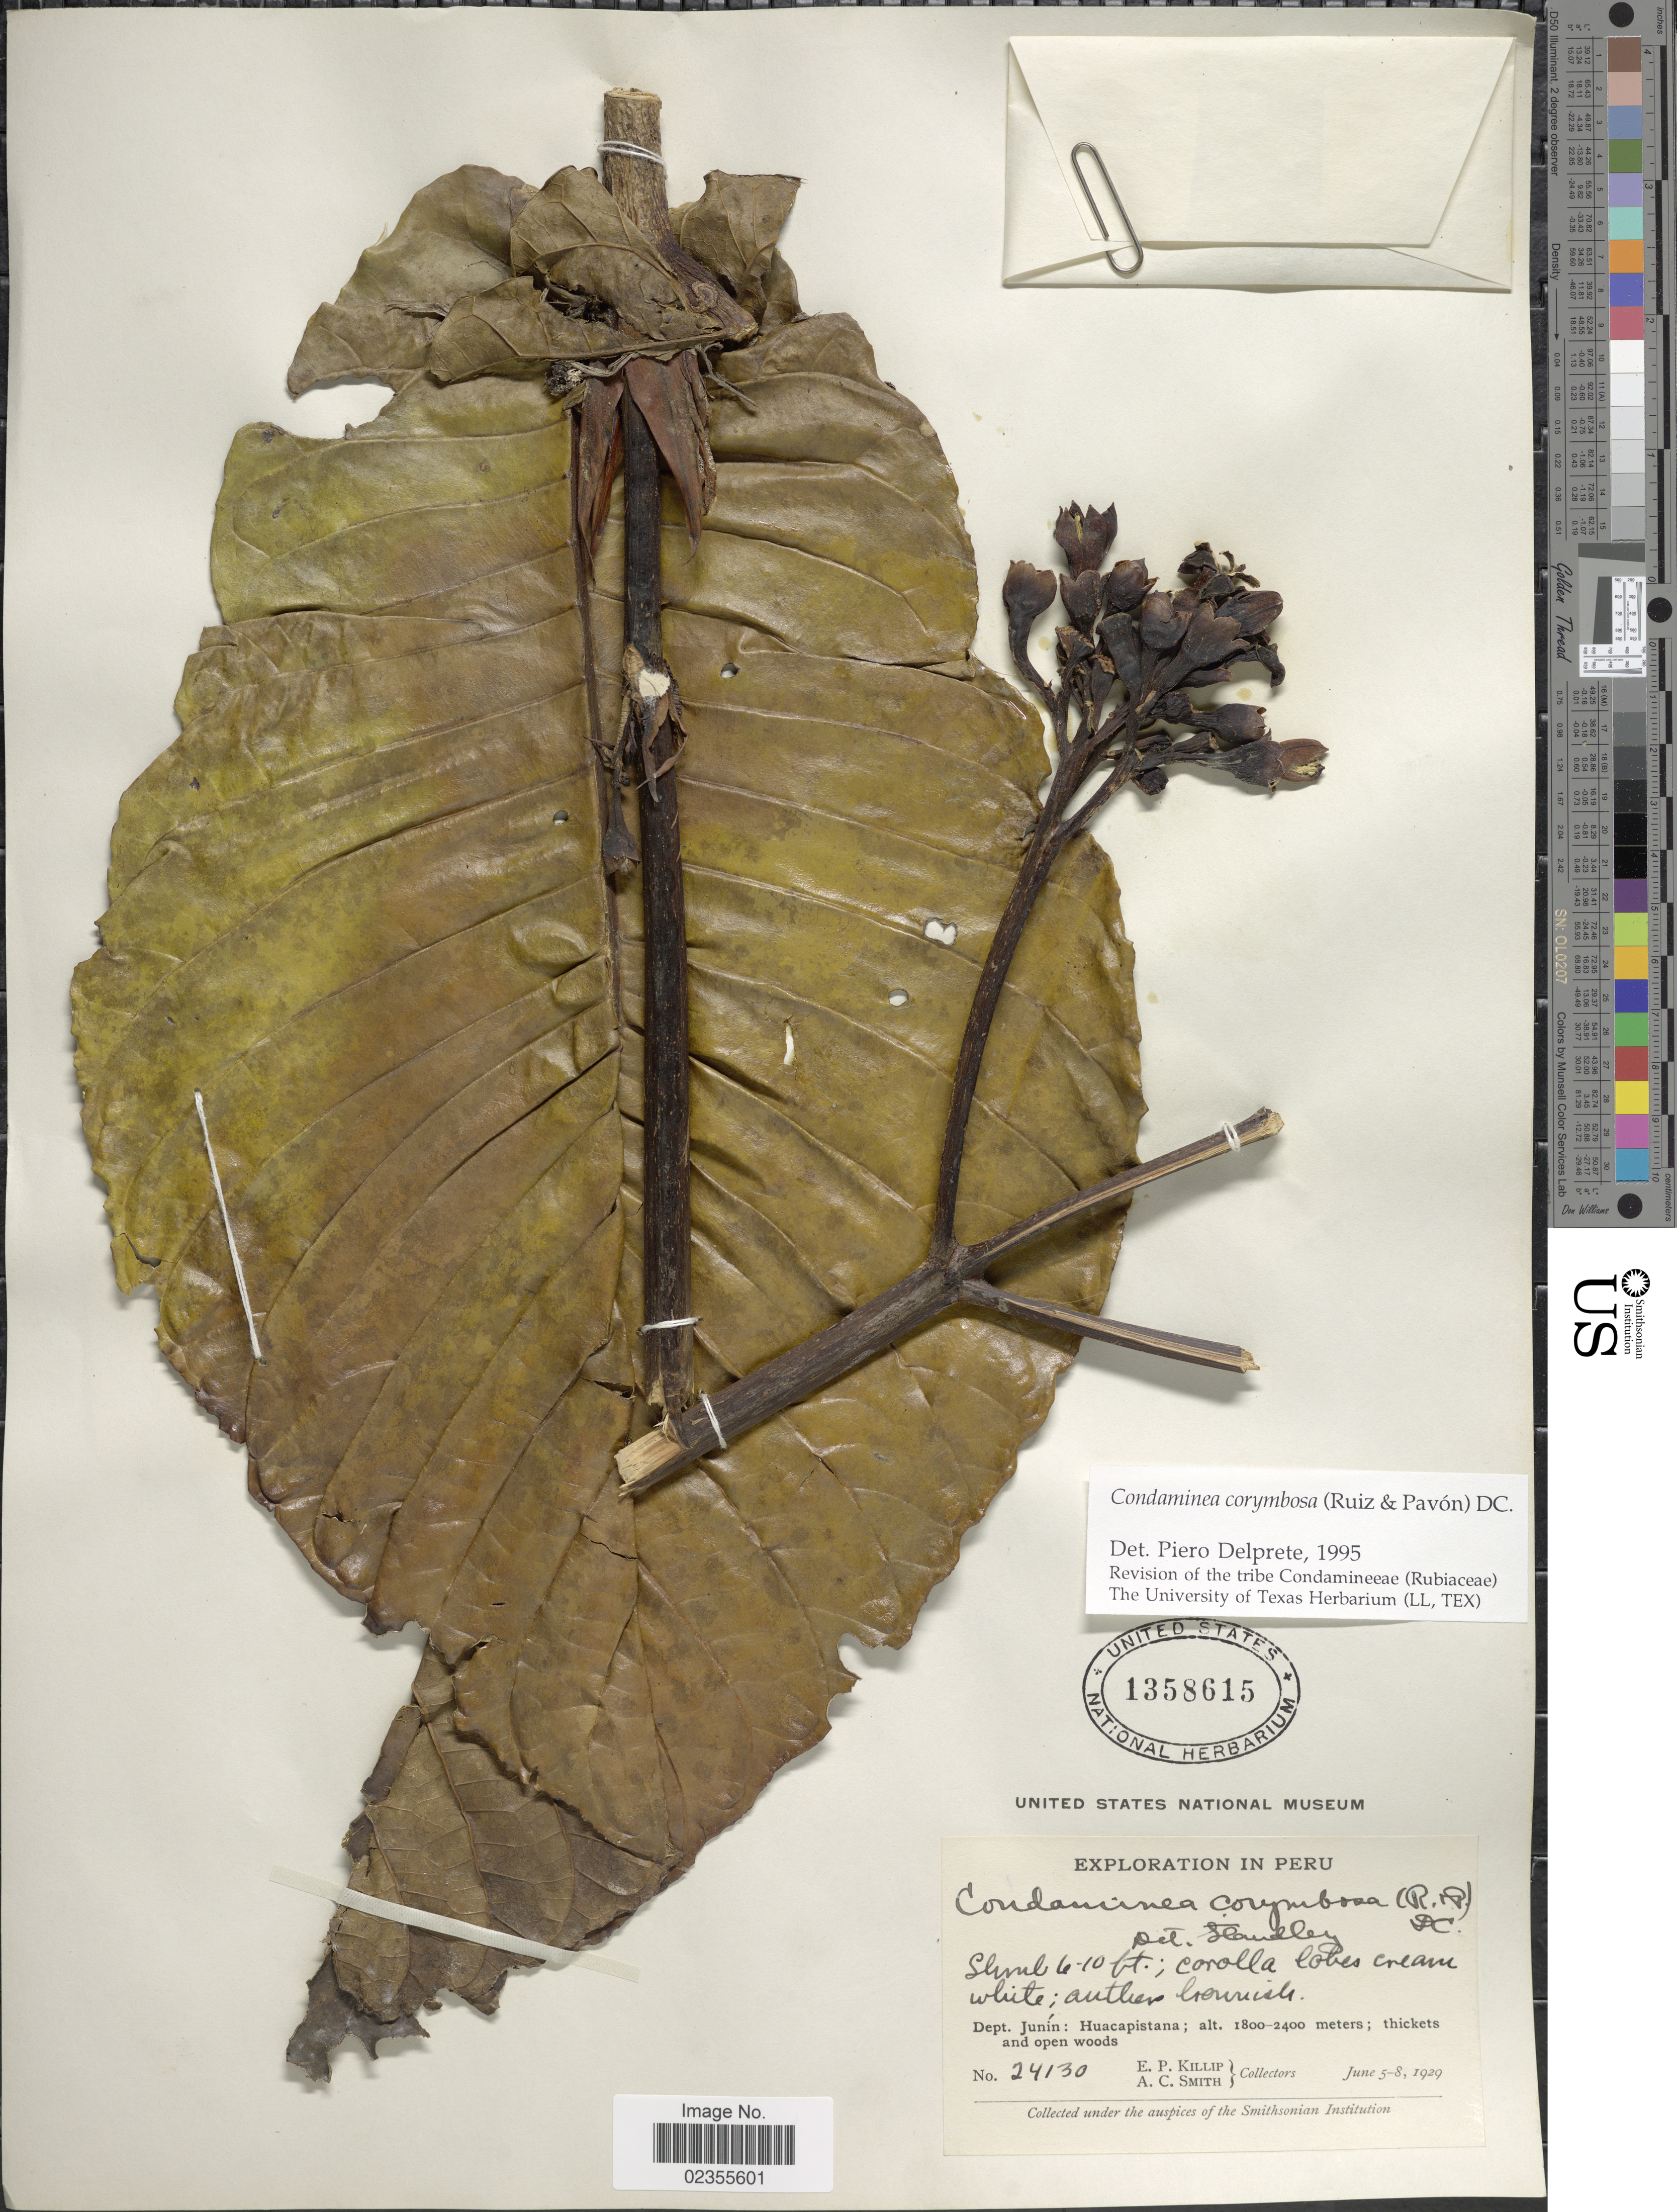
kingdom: Plantae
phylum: Tracheophyta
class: Magnoliopsida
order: Gentianales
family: Rubiaceae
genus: Condaminea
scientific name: Condaminea corymbosa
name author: (Ruiz & Pav.) DC.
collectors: E. P. Killip & A. C. Smith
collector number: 24130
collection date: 1929-06-05/1929-06-08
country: Peru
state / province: Junín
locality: Huacapistana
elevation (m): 1800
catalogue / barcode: US 1358615